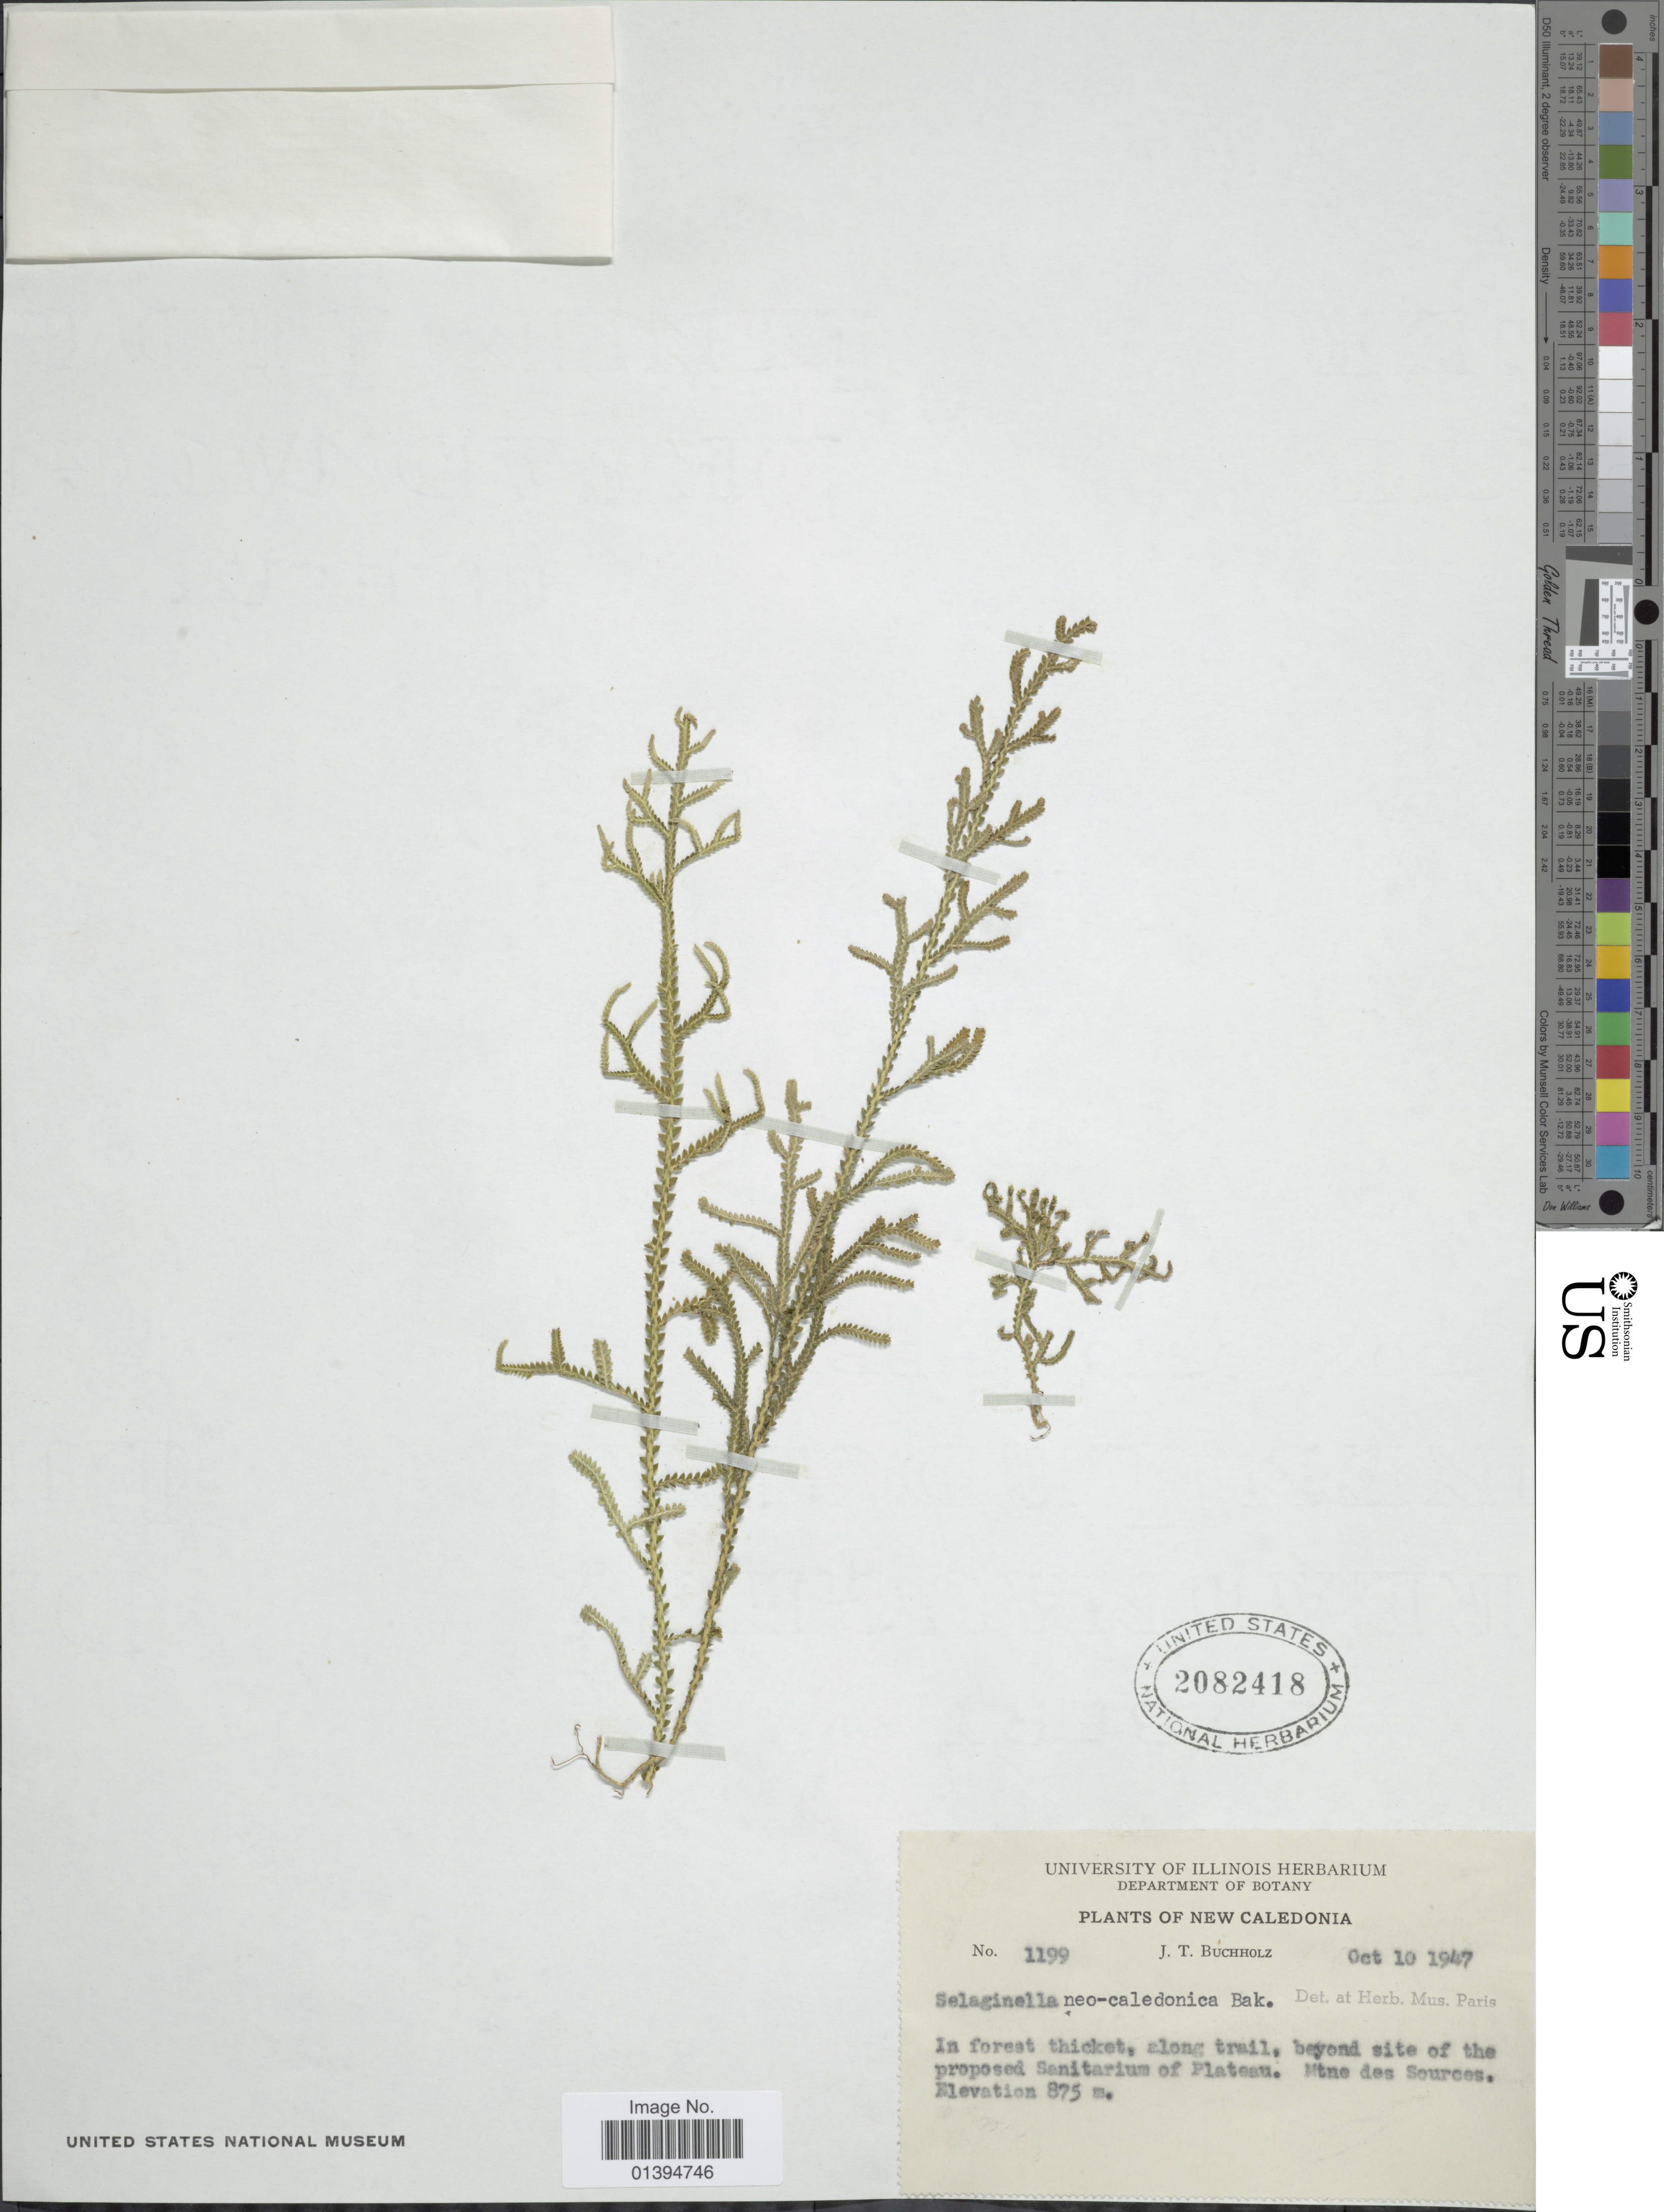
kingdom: Plantae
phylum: Tracheophyta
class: Lycopodiopsida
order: Selaginellales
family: Selaginellaceae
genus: Selaginella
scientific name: Selaginella neocaledonica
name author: Baker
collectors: J. Buccholz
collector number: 1199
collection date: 1947-10-10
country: New Caledonia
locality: Beyond site of the proposed Sanitarium of Plateau, Mtne des Sources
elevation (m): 875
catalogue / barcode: US 2082418